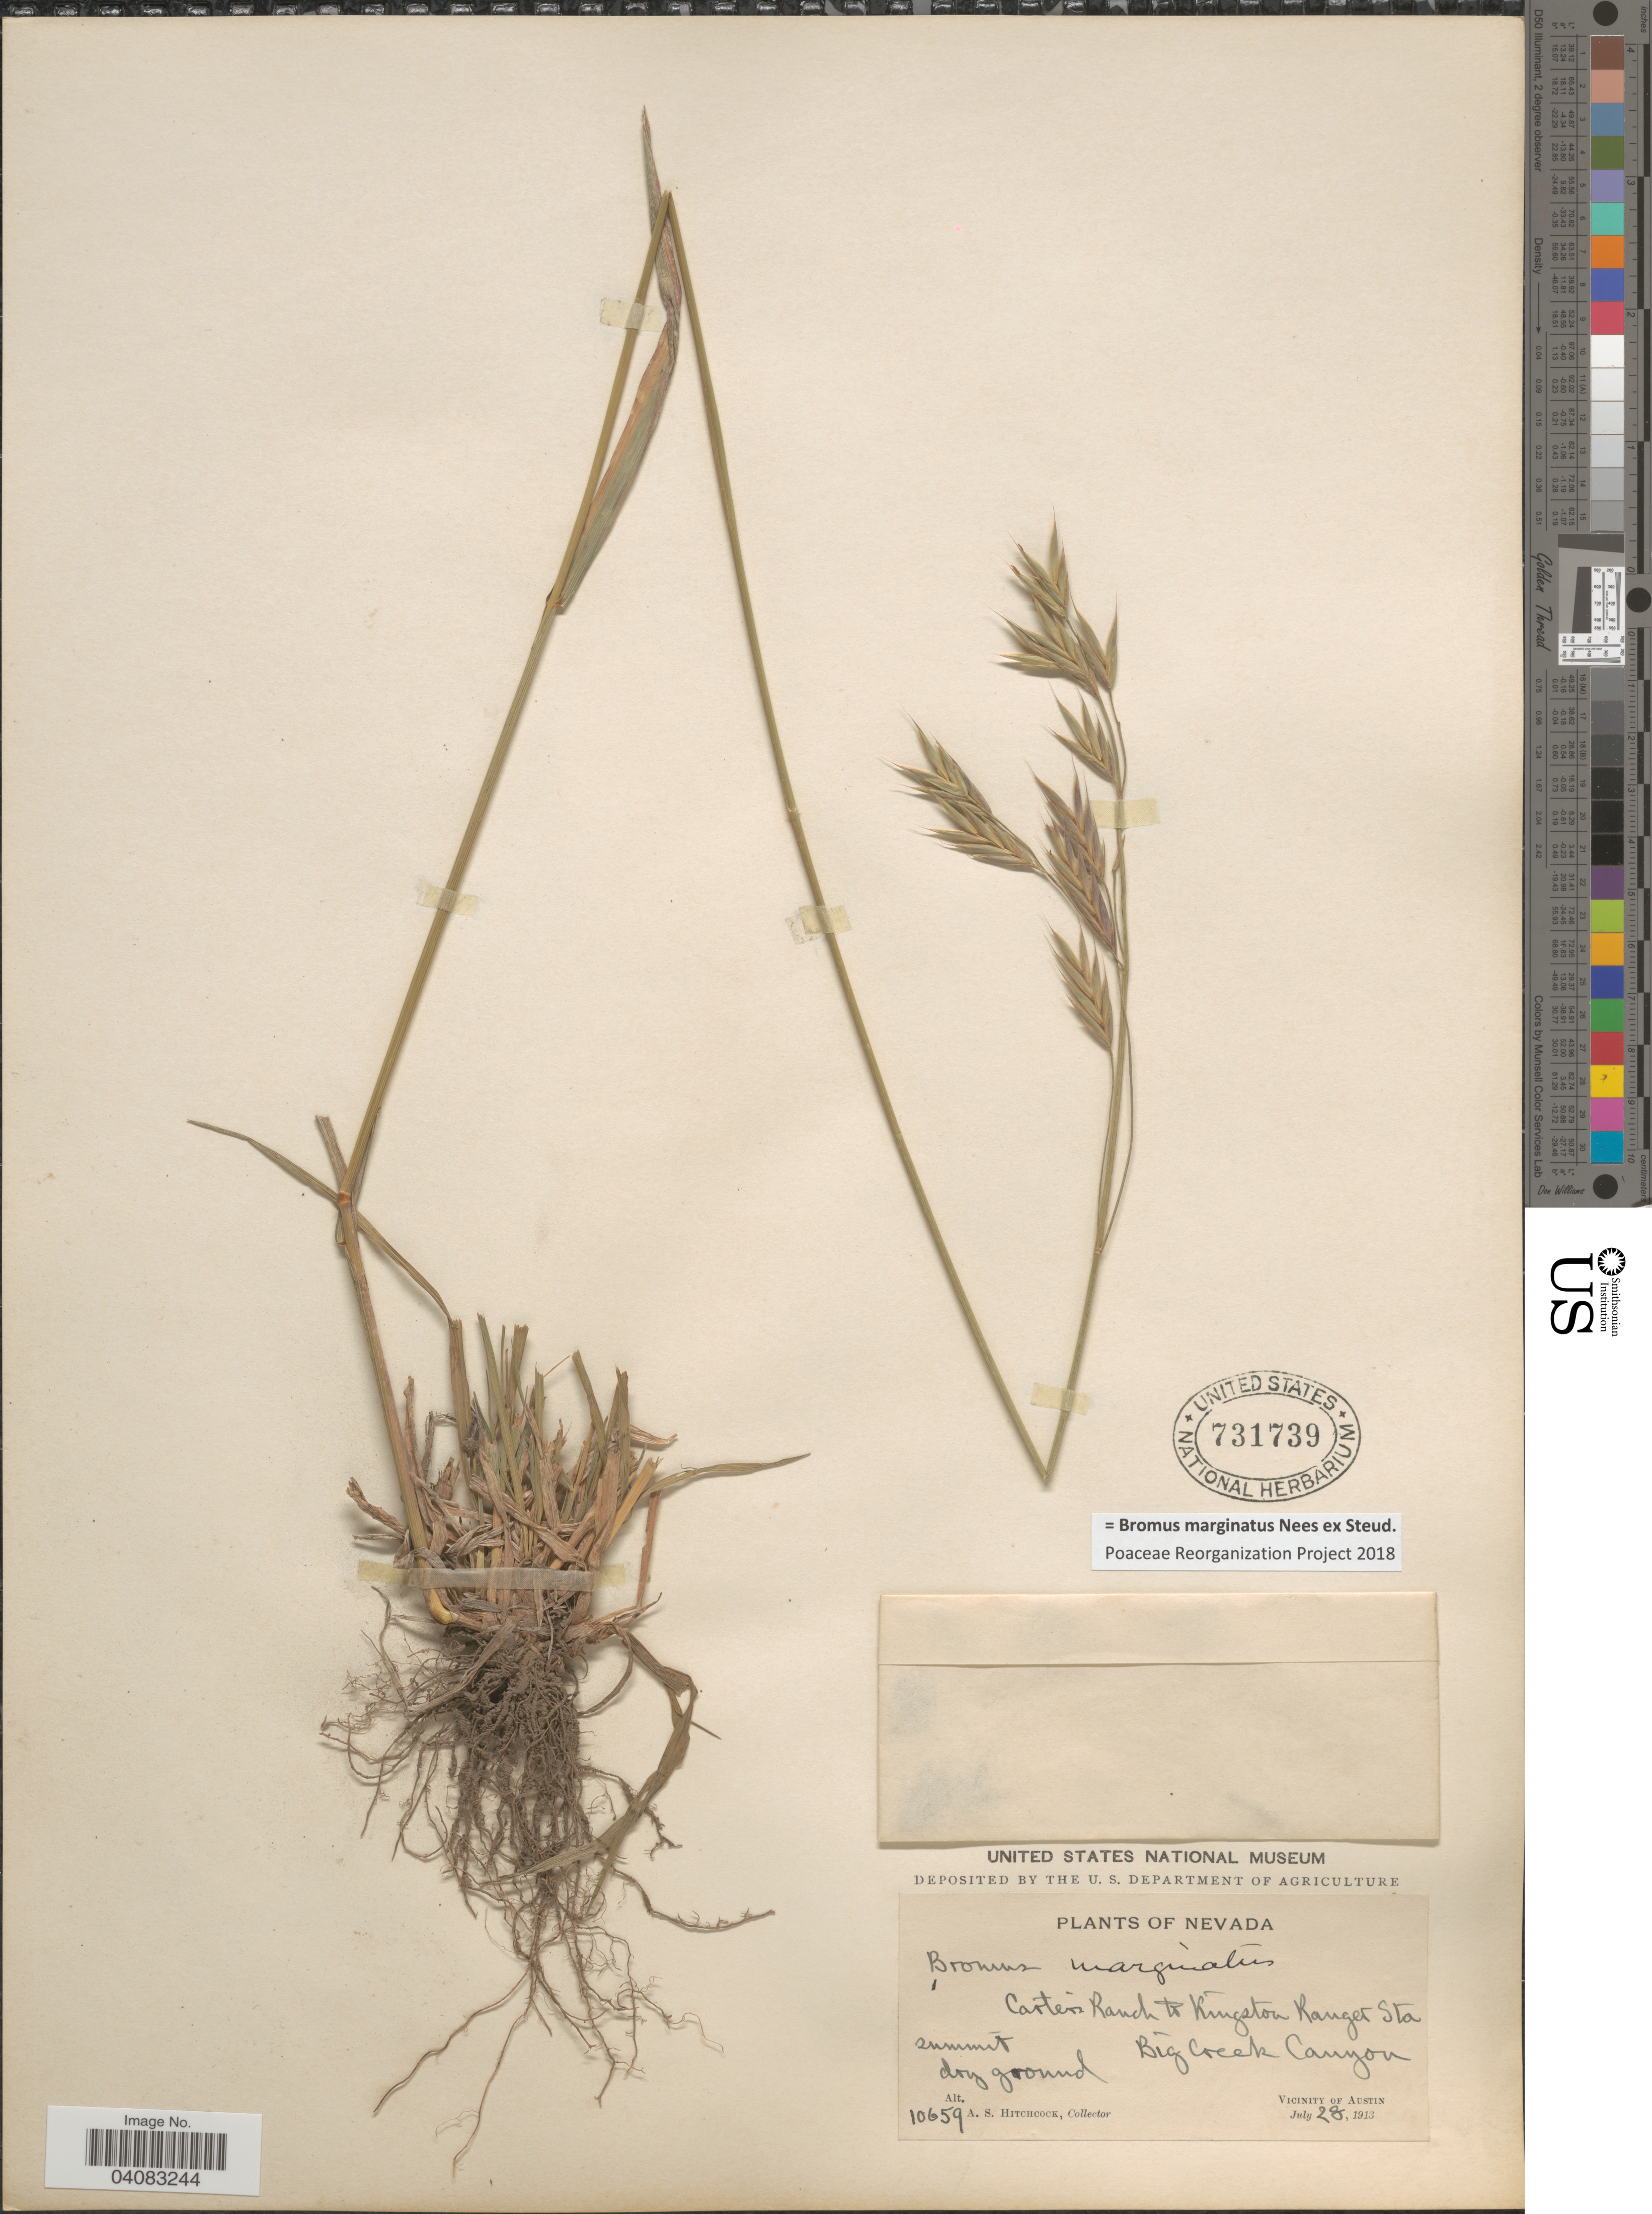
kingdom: Plantae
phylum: Tracheophyta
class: Liliopsida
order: Poales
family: Poaceae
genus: Bromus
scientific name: Bromus marginatus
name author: Nees ex Steud.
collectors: A. S. Hitchcock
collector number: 10659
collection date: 1913-07-28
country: United States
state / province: Nevada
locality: Carter's Ranch to Kingston Ranger Sta. Big Creek Canyon. Vicinity of Austin.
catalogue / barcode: US 731739